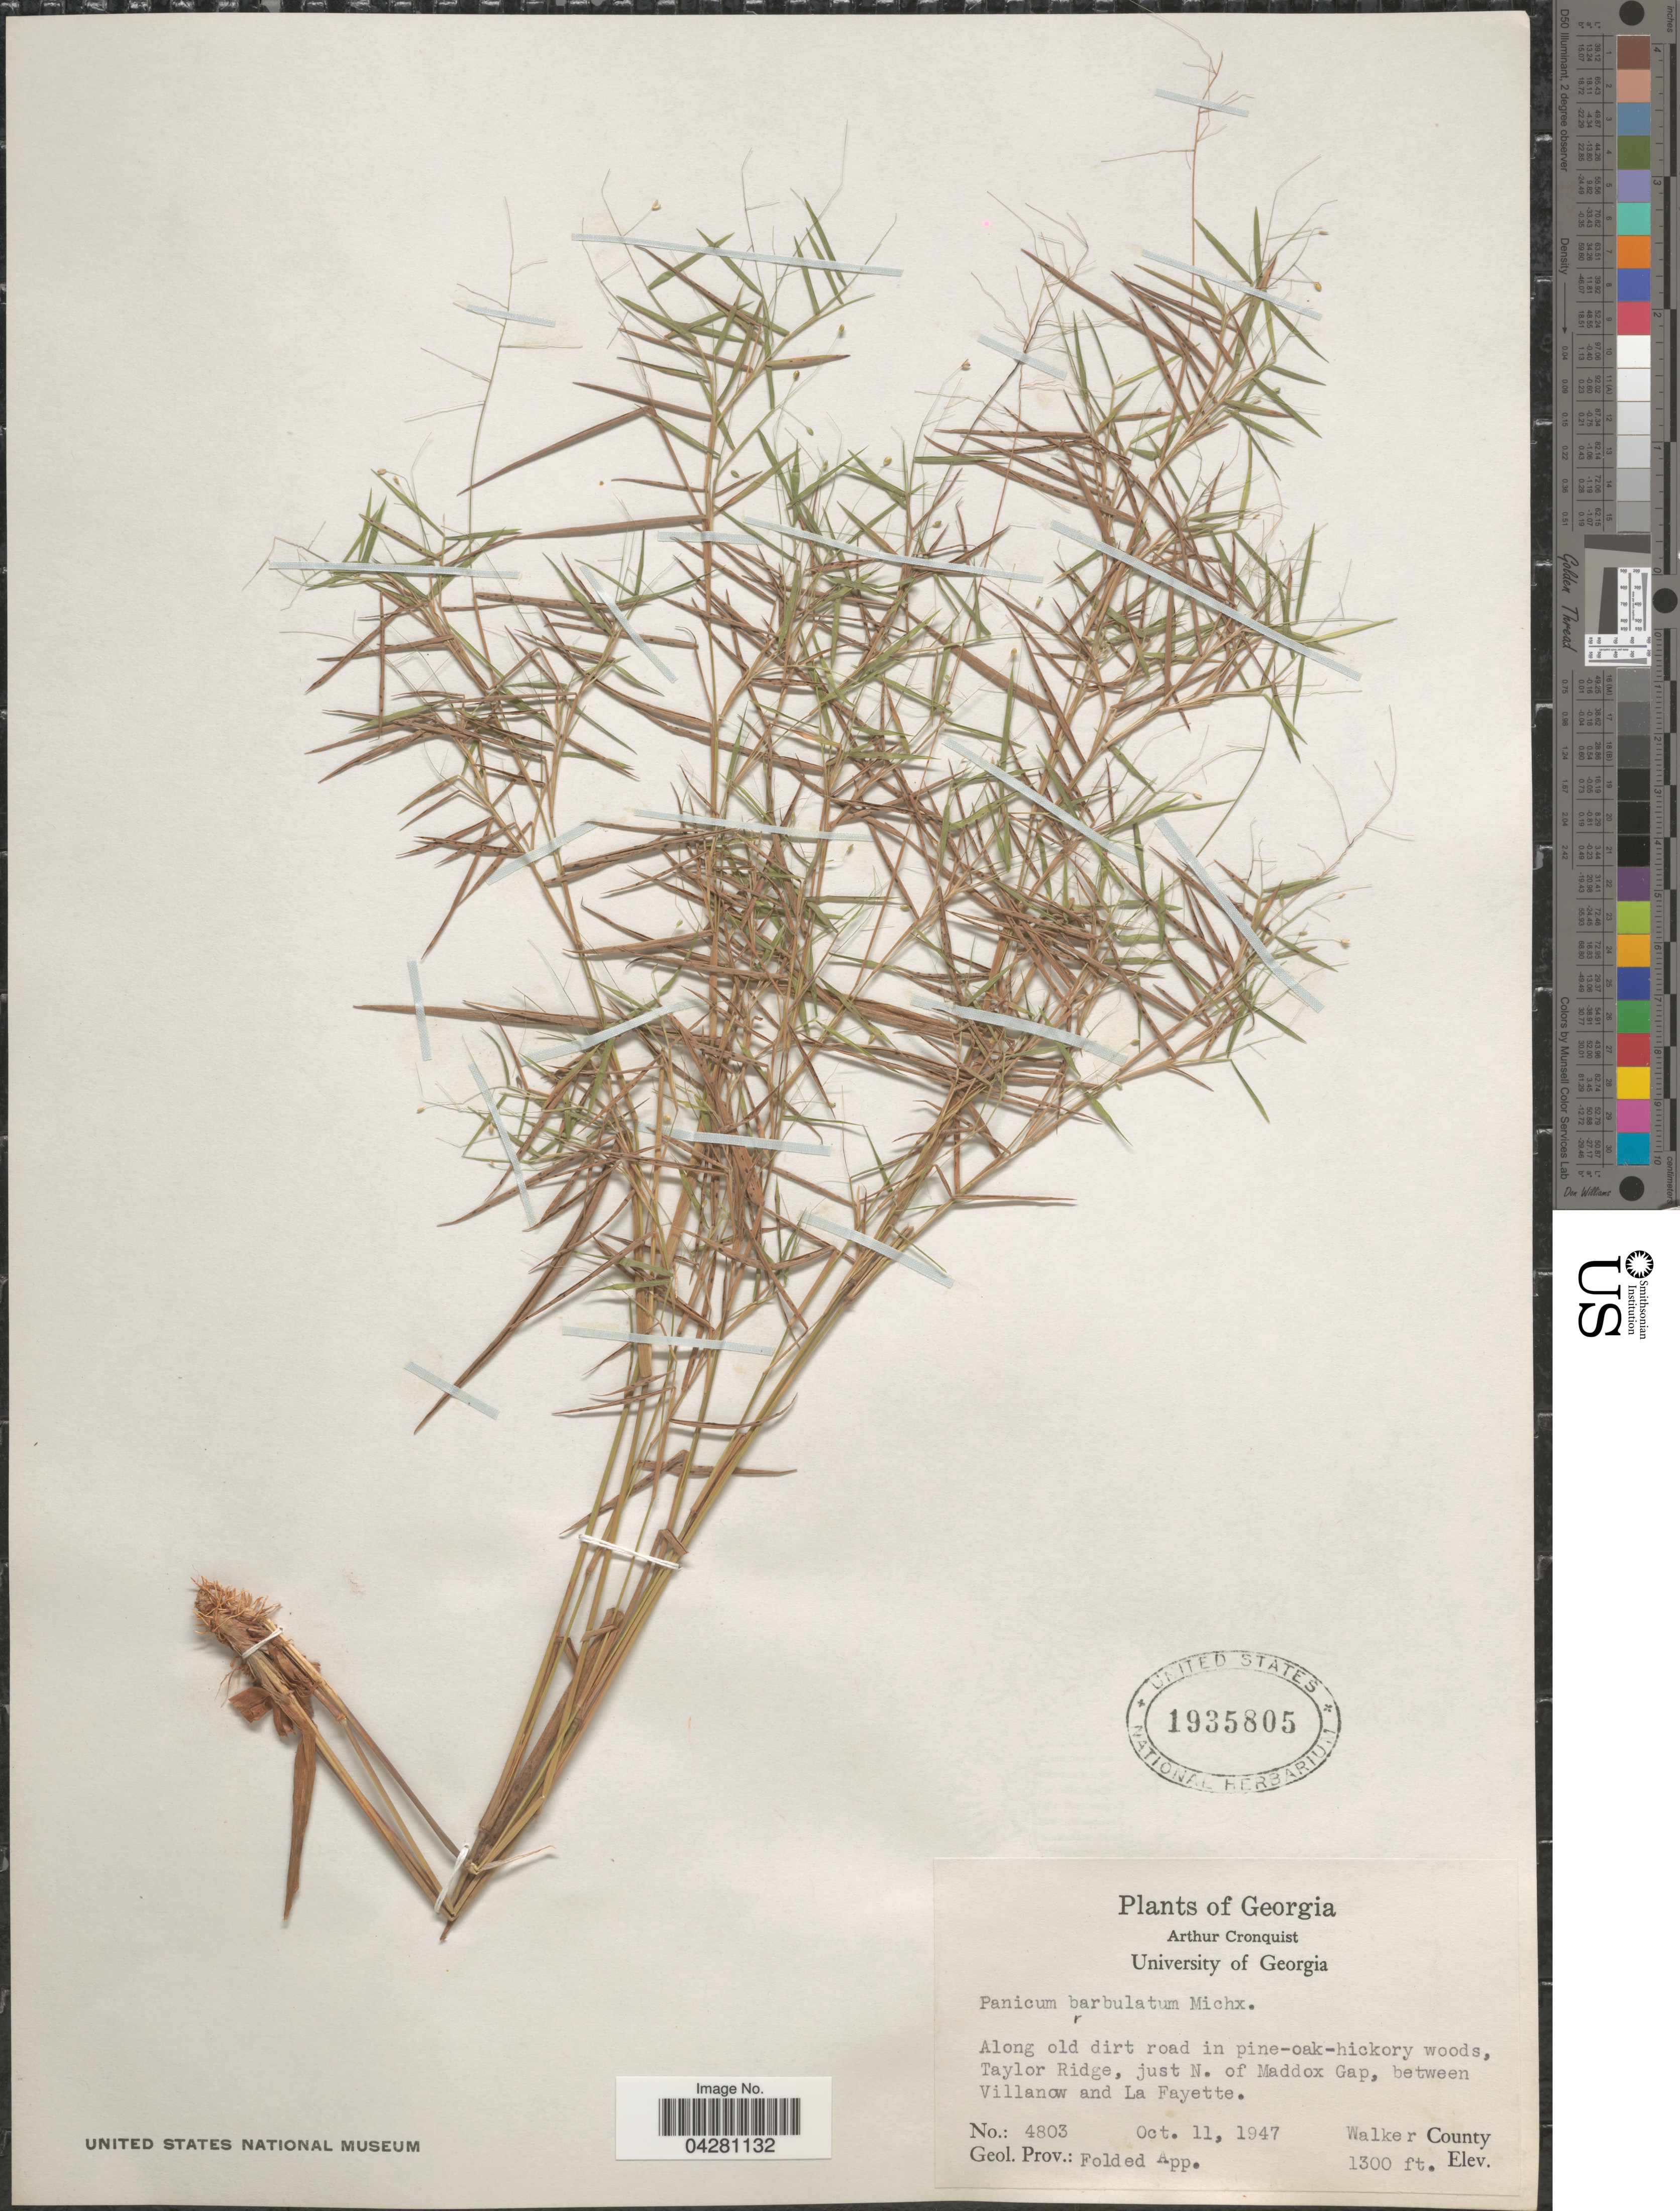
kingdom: Plantae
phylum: Tracheophyta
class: Liliopsida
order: Poales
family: Poaceae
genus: Dichanthelium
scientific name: Dichanthelium dichotomum var. dichotomum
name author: (L.) Gould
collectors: A. J. Cronquist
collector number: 4803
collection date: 1947-10-11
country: United States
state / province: Georgia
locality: Along old dirt road in pine-oak-hickory woods, Taylor Ridge, just N. of Maddox Gap, between Villanow and La Fayette. Walker County. Geol. Prov.: Folded App.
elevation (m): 396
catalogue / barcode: US 1935805